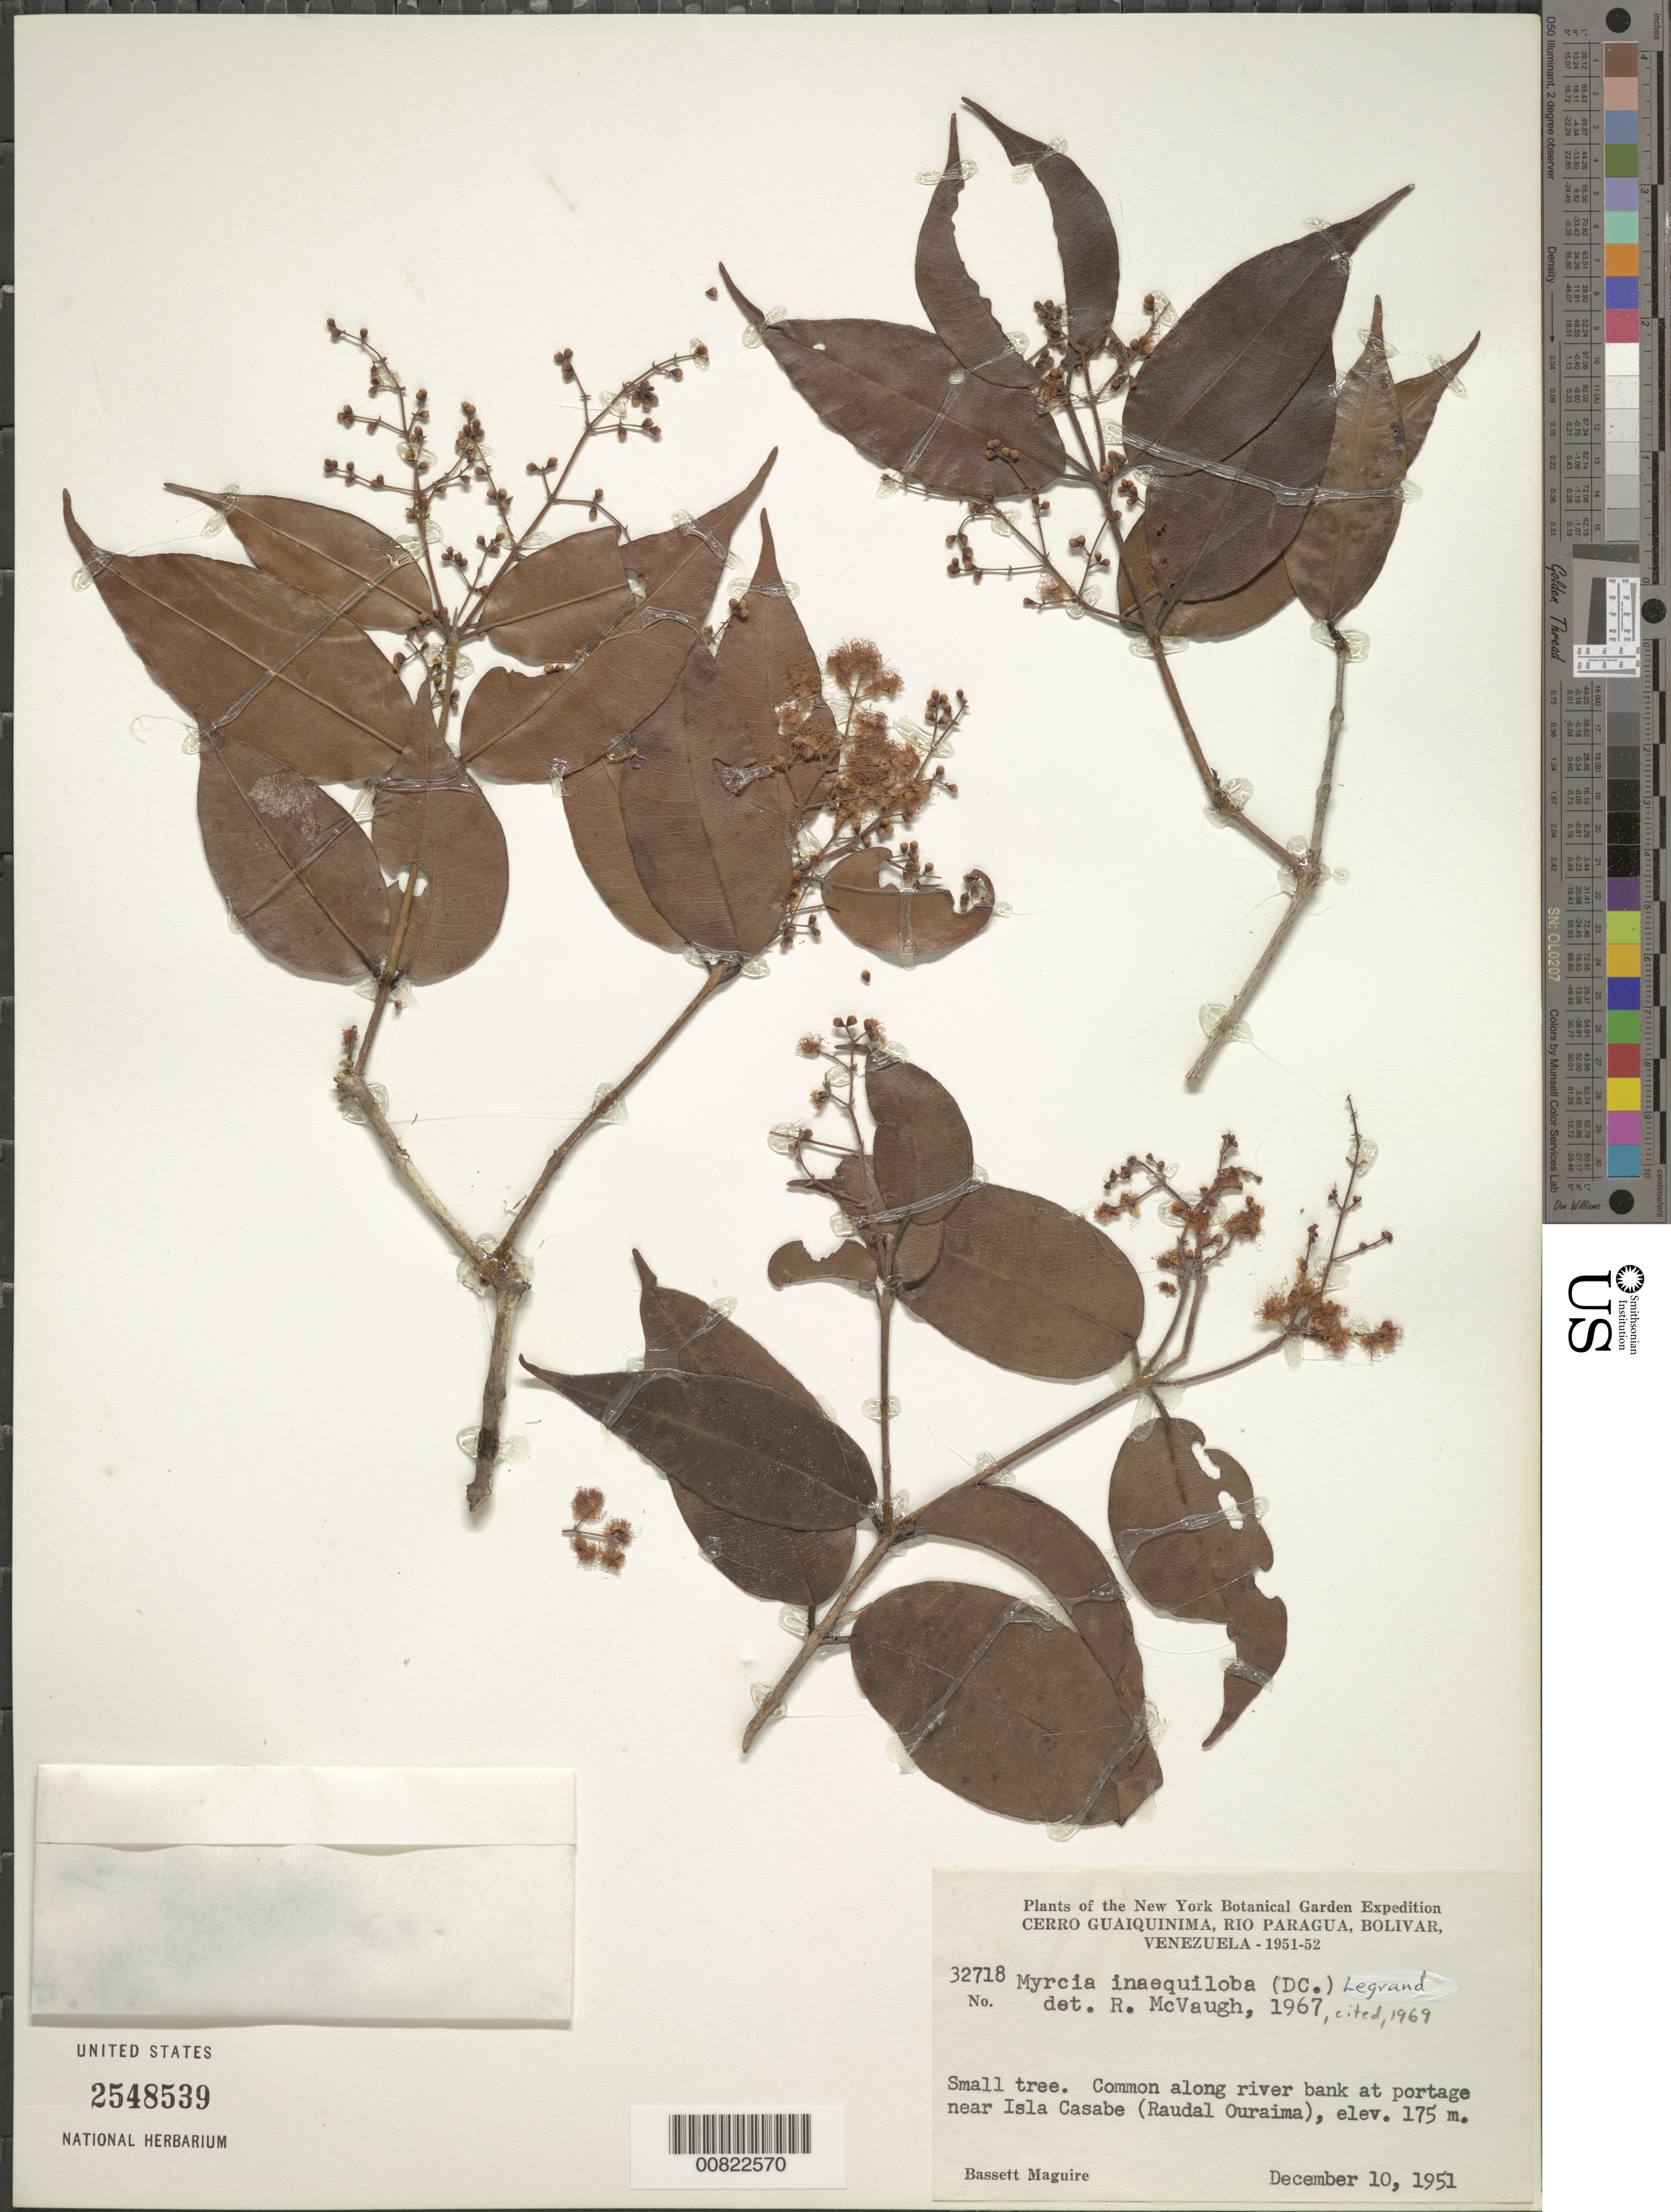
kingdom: Plantae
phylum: Tracheophyta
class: Magnoliopsida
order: Myrtales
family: Myrtaceae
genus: Myrcia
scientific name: Myrcia inaequiloba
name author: (DC.) D. Legrand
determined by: McVaugh, R.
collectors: B. Maguire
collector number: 32718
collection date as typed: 10-Dec-51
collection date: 1951-12-10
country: Venezuela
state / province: Bolívar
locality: Cerro Guaiquinima, Río Paragua, Isla Casabe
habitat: Riverbank at portage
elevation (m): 175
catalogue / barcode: US 2548539